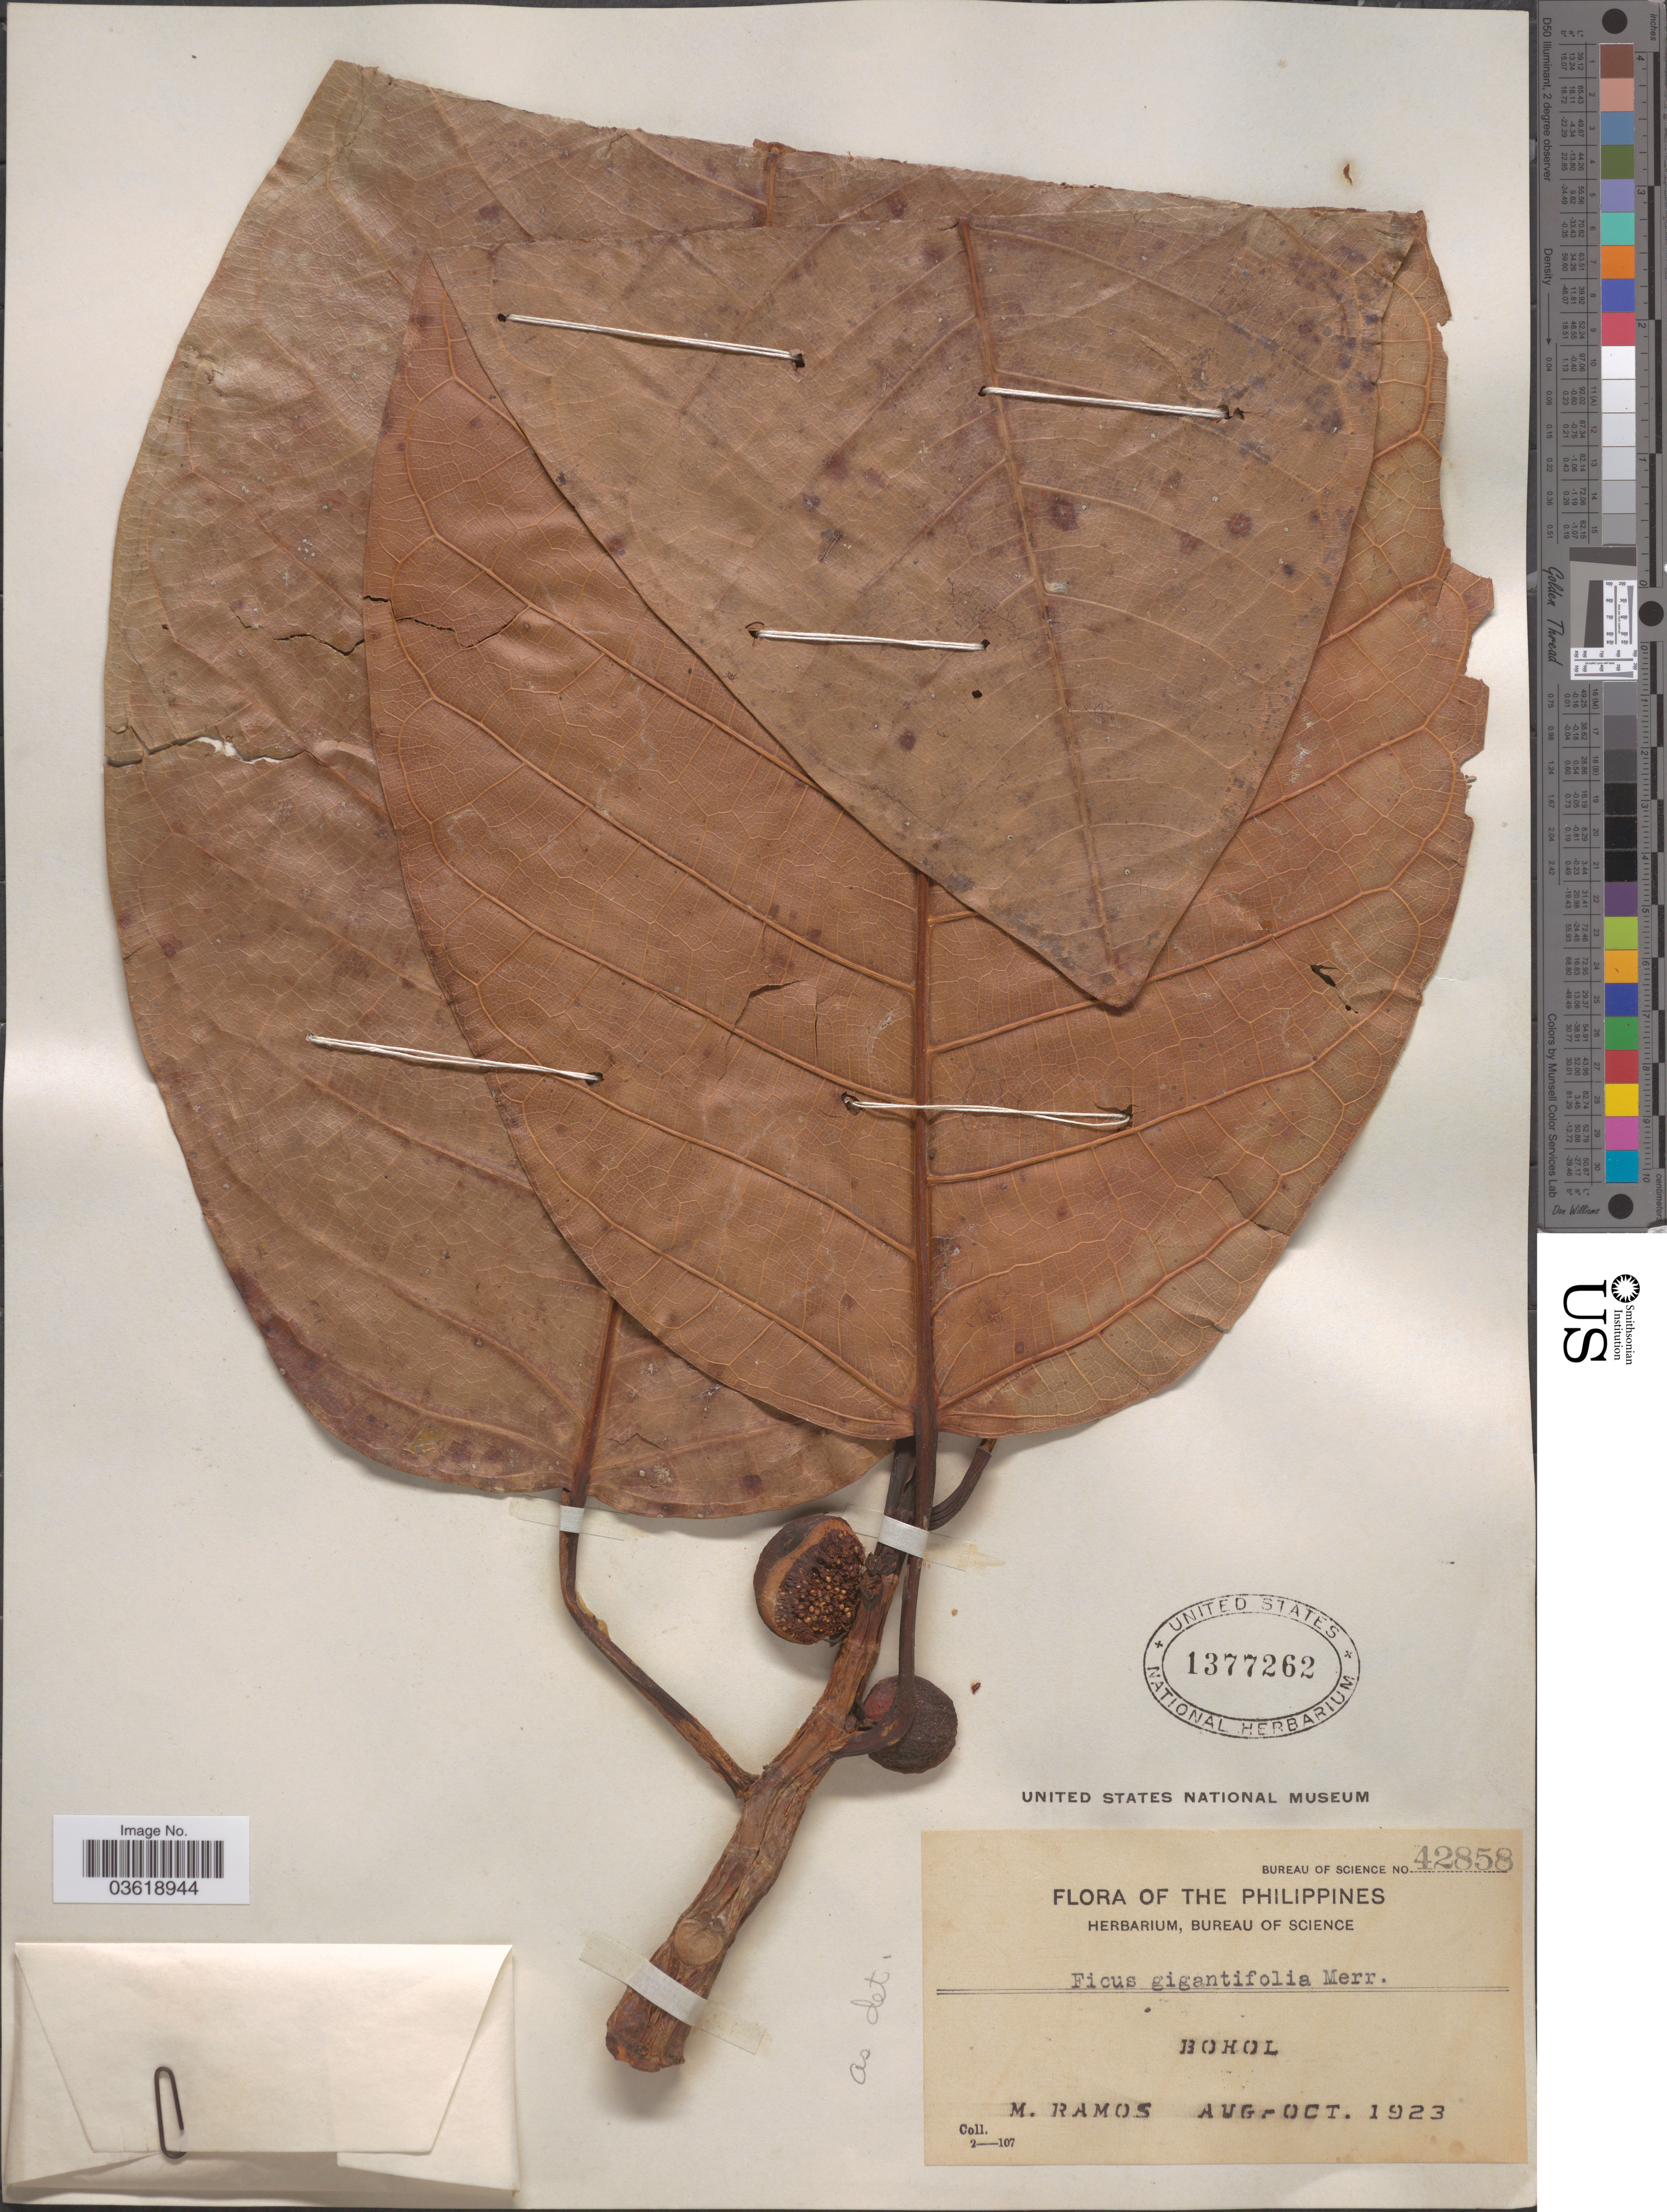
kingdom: Plantae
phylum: Tracheophyta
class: Magnoliopsida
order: Rosales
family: Moraceae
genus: Ficus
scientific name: Ficus gigantifolia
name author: Merr.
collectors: M. Ramos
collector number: Bureau of Science 42858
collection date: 1923-08/1923-10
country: Philippines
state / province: Central Visayas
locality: Bohol.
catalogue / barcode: US 1377262